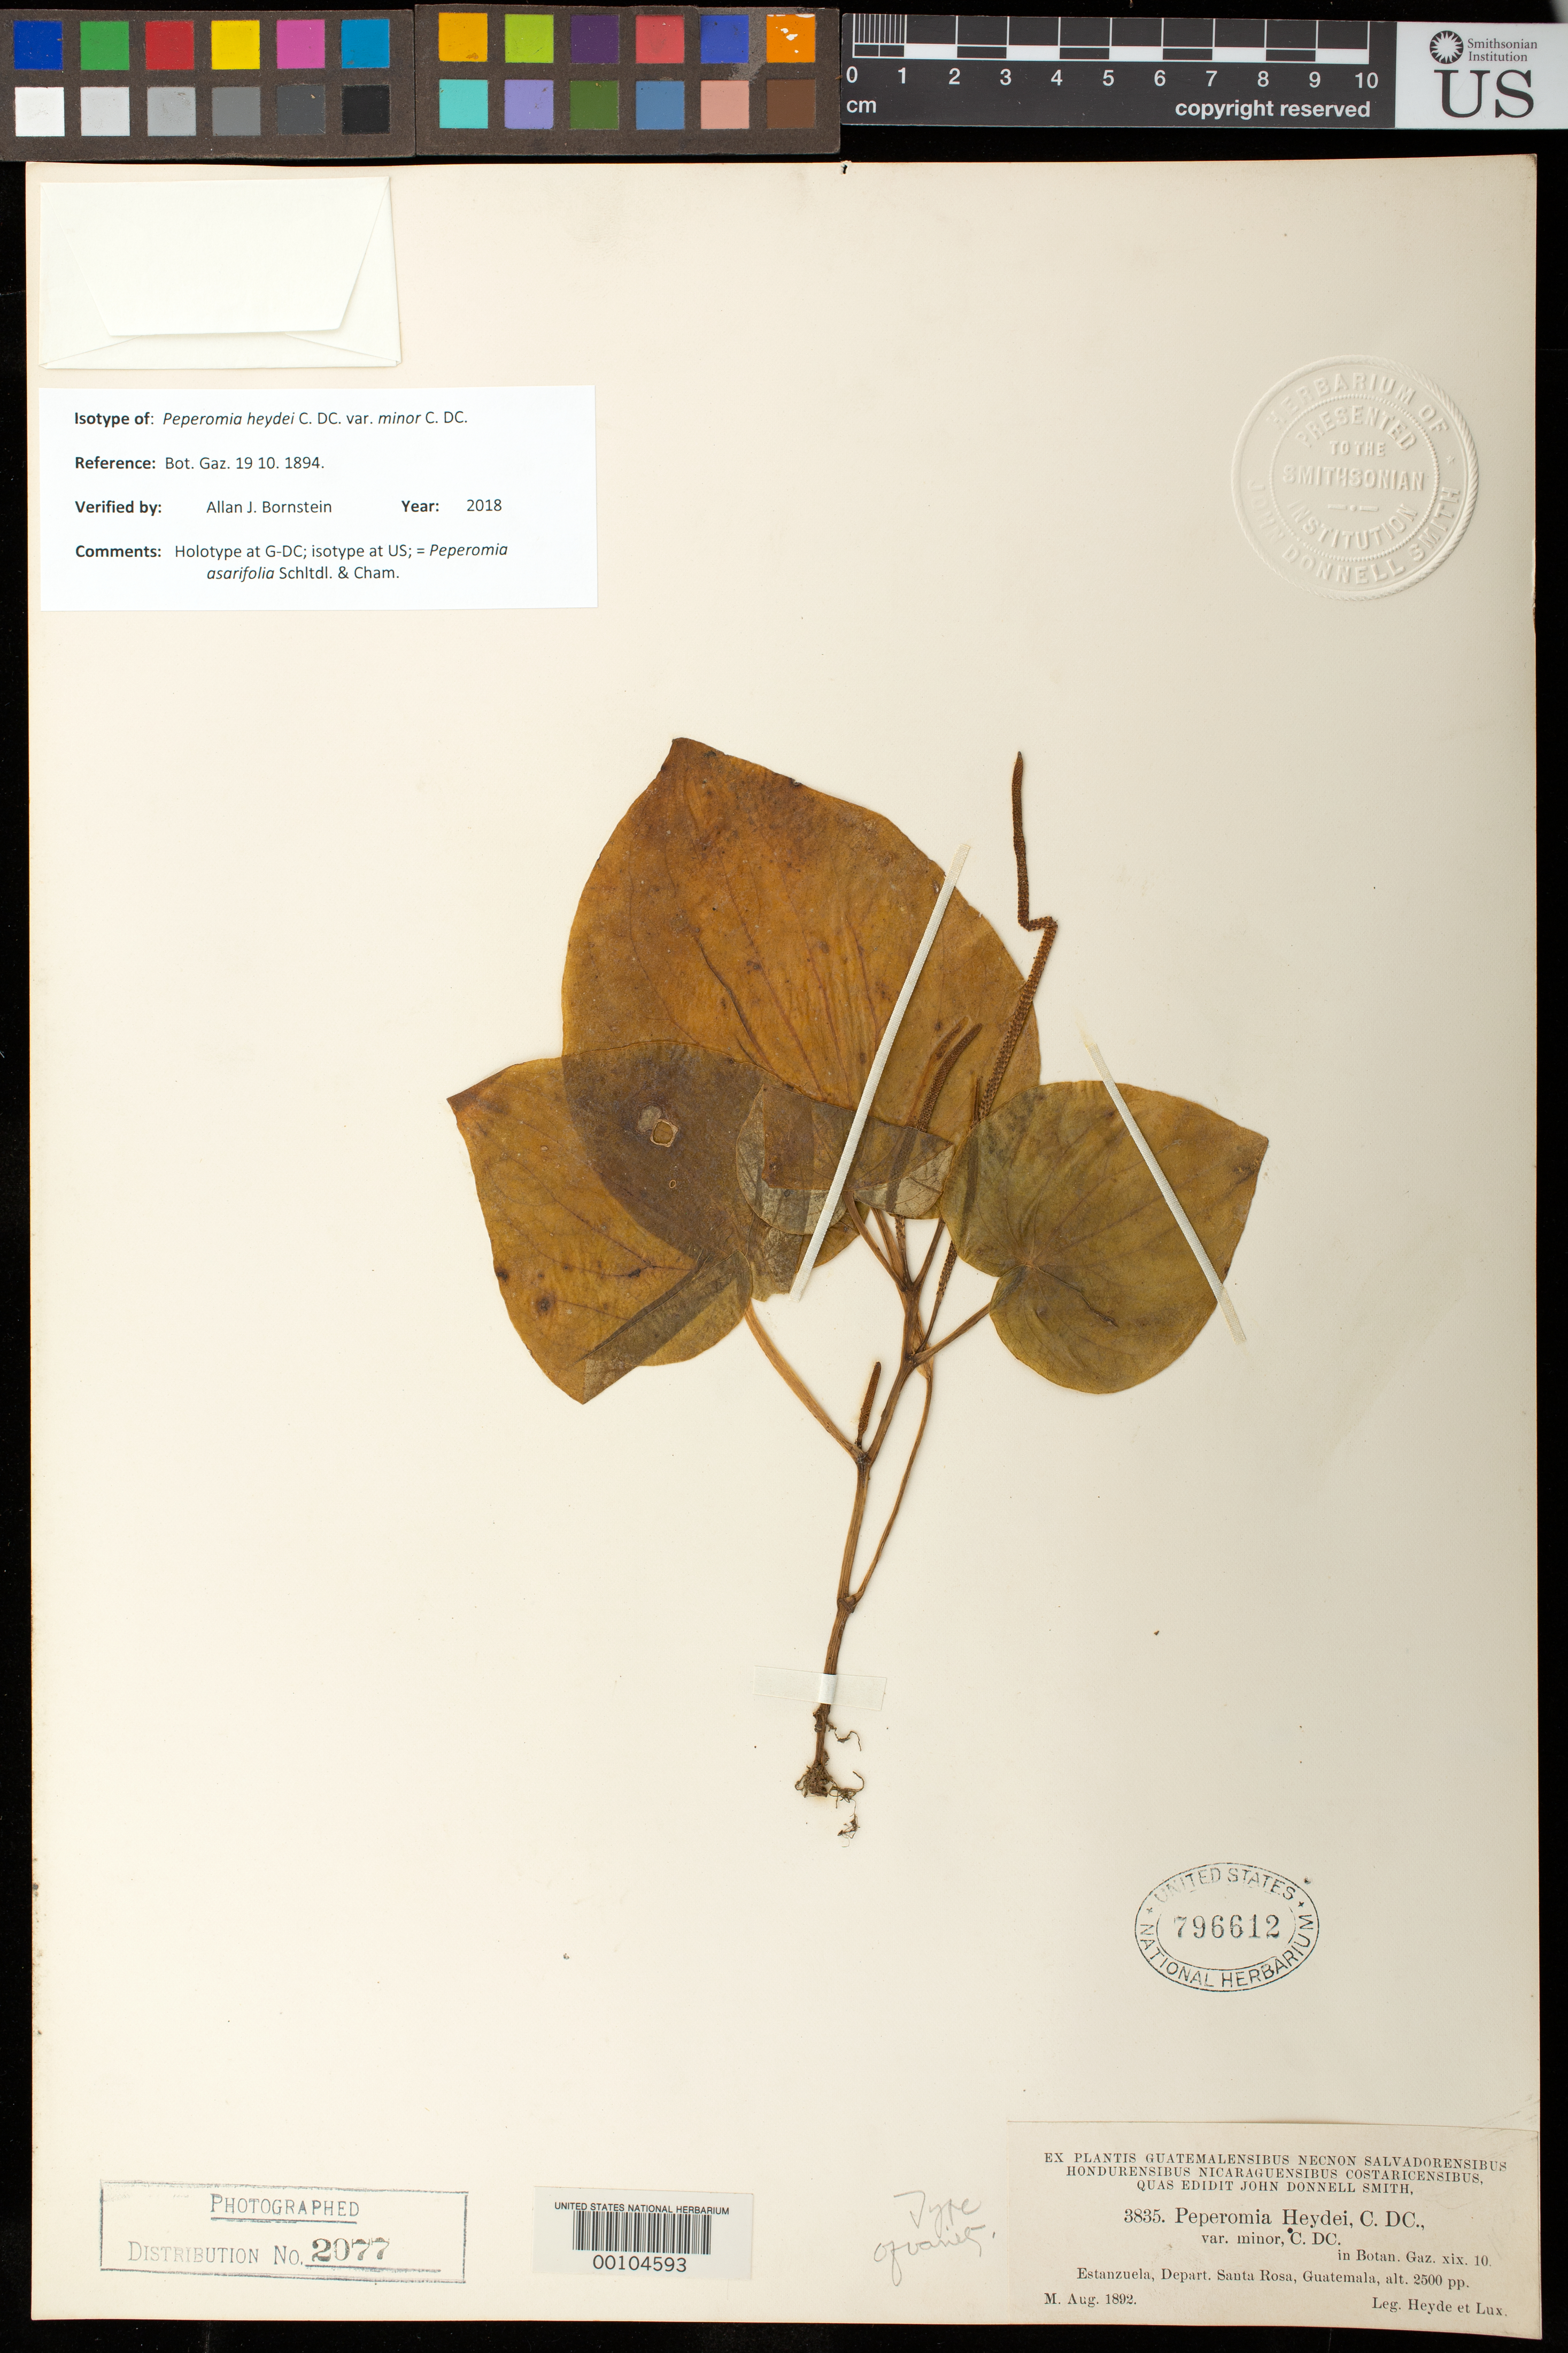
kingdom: Plantae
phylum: Tracheophyta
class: Magnoliopsida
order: Piperales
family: Piperaceae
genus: Peperomia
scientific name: Peperomia heydei var. minor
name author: C. DC.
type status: Isotype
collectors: E. T. Heyde & E. Lux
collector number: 3835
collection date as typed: Aug 1892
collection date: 1892-08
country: Guatemala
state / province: Santa Rosa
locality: Estanzuela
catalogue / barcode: US 796612